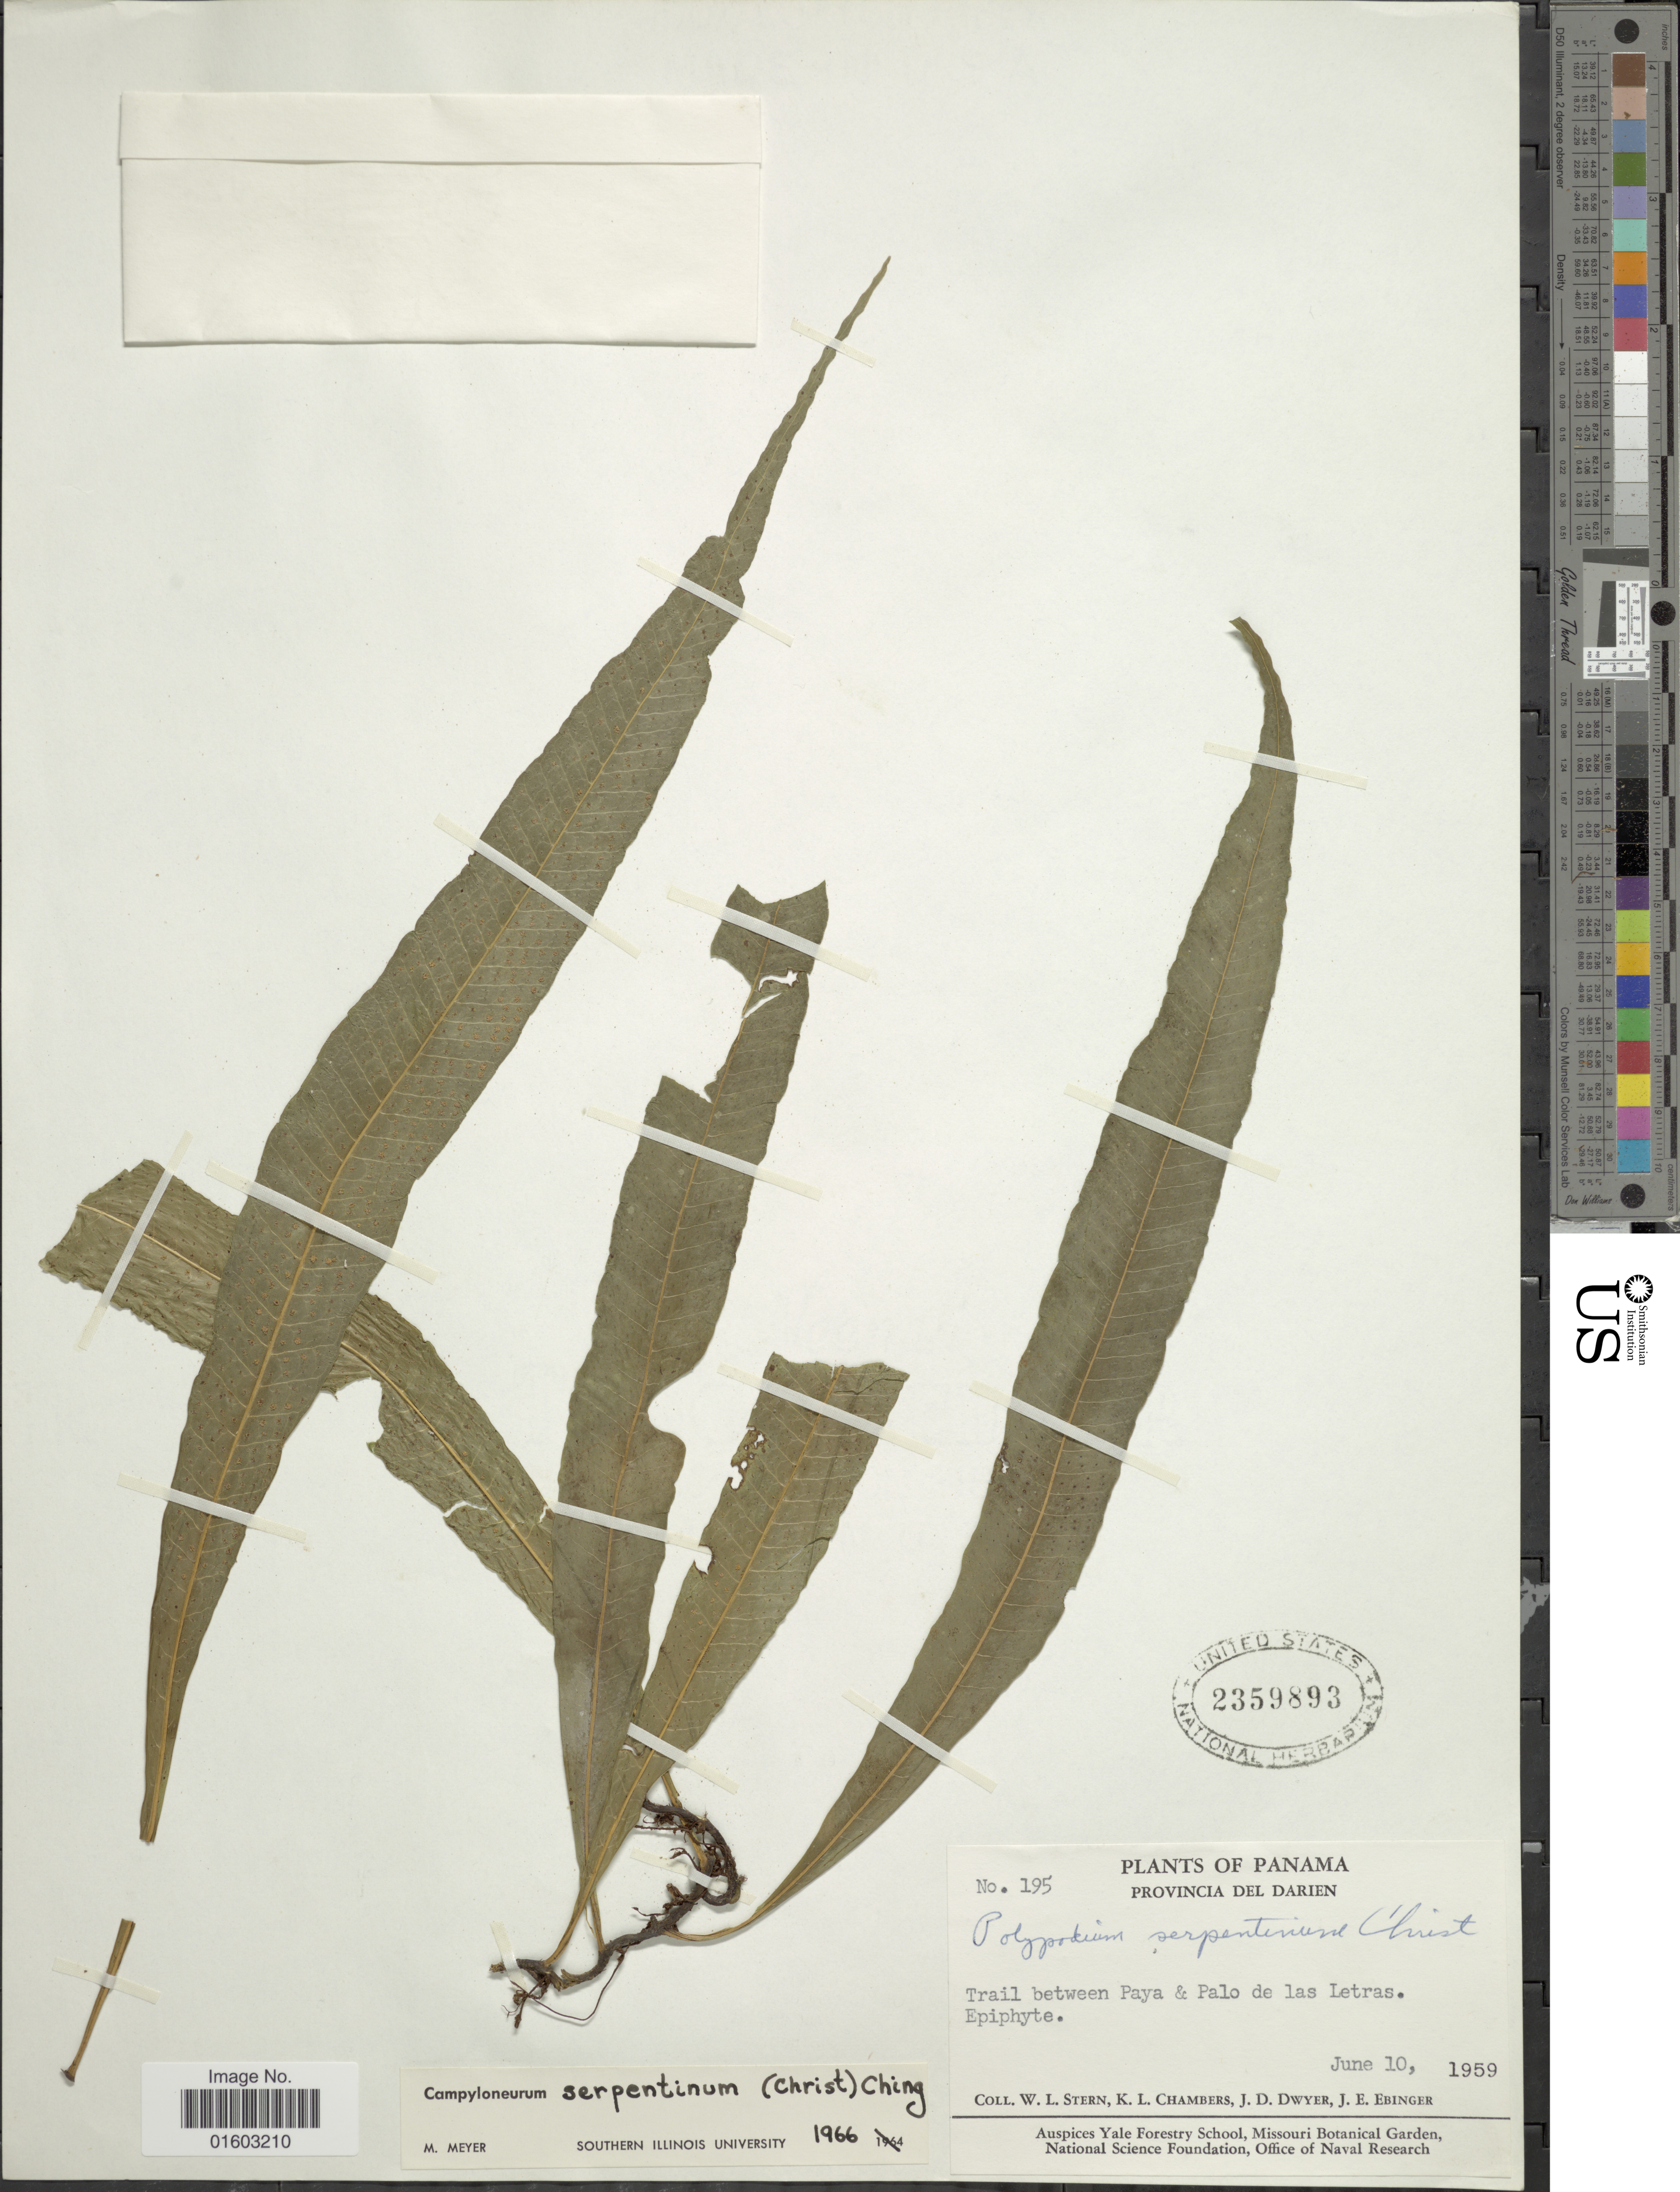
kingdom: Plantae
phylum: Tracheophyta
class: Polypodiopsida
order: Polypodiales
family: Polypodiaceae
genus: Campyloneurum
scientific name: Campyloneurum serpentinum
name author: (Christ) Ching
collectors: W. L. Stern, K. Chambers, J. D. Dwyer & J. Ebinger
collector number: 195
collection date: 1959-06-10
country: Panama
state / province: Darién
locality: Provincia del Darien. Trail between Paya & Palu de las Letras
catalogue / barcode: US 2359893